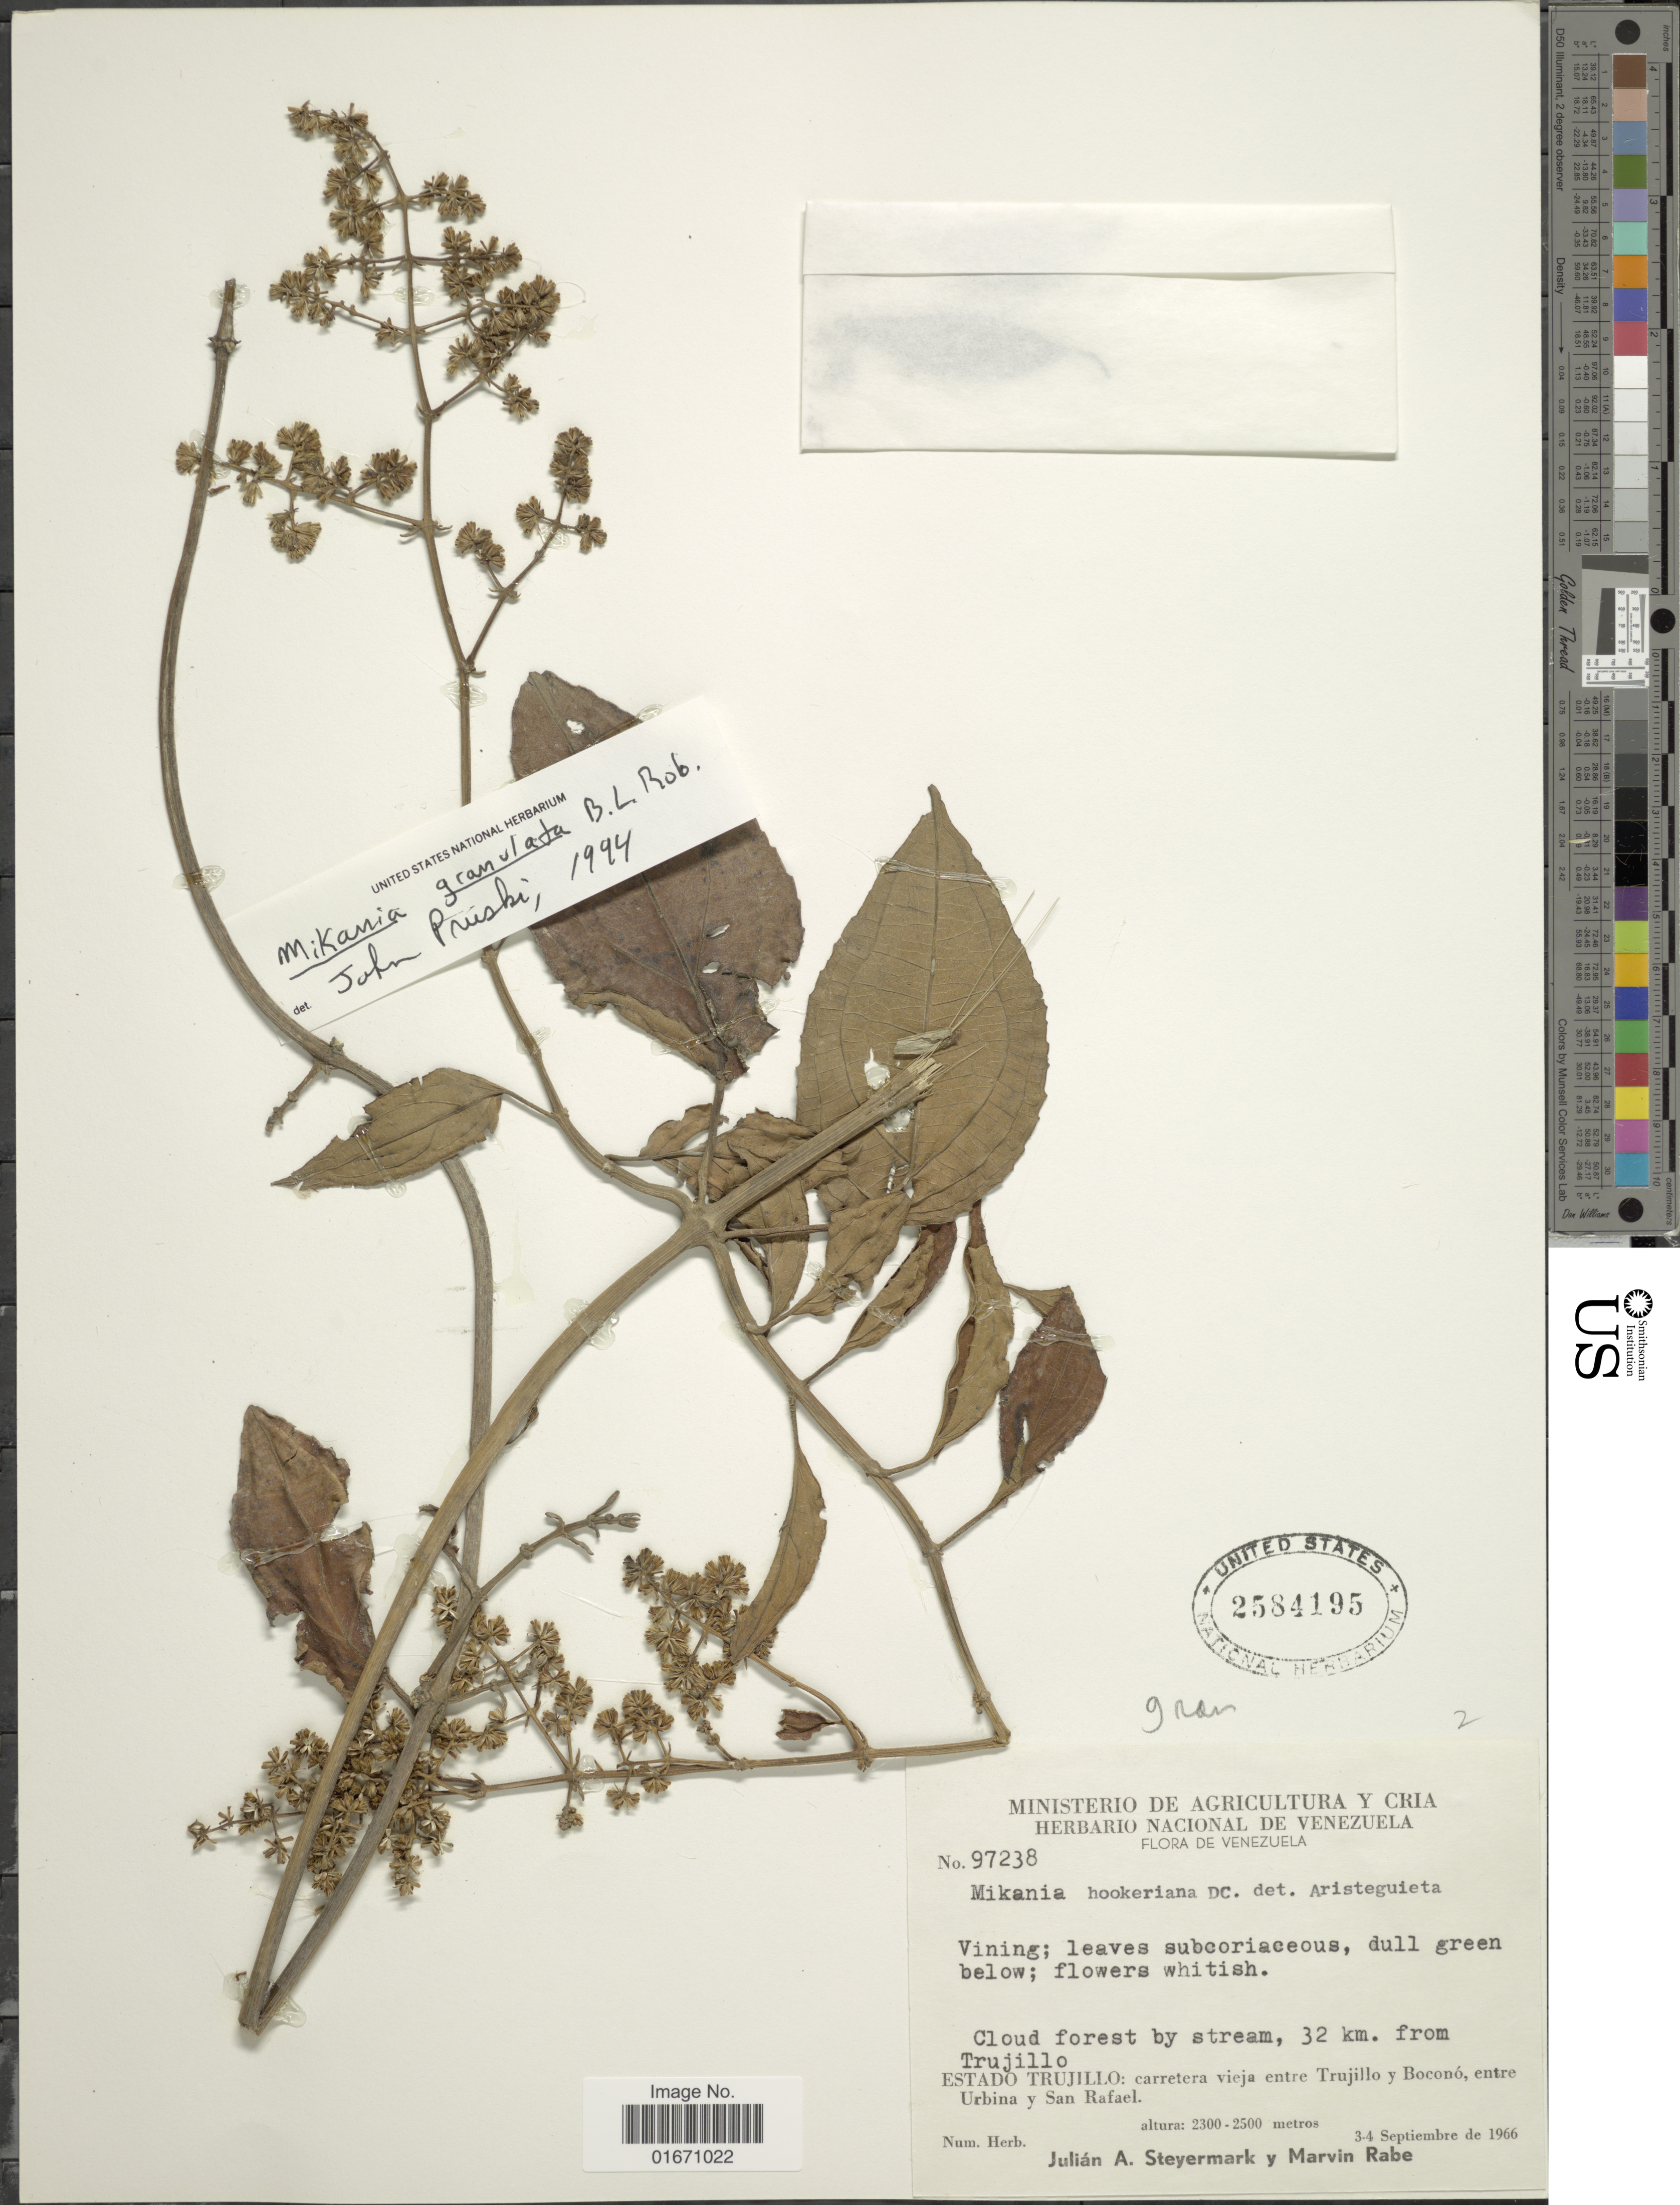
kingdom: Plantae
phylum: Tracheophyta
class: Magnoliopsida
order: Asterales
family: Asteraceae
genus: Mikania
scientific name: Mikania granulata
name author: B.L. Rob.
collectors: J. Steyermark & M. Rabe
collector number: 97238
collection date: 1966-09-03/1966-09-04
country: Venezuela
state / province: Trujillo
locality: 32 km from Trujillo, carretera vieja entre Trujillo y Bocono, entre Urbina y San Rafael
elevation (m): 2300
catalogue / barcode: US 2584195